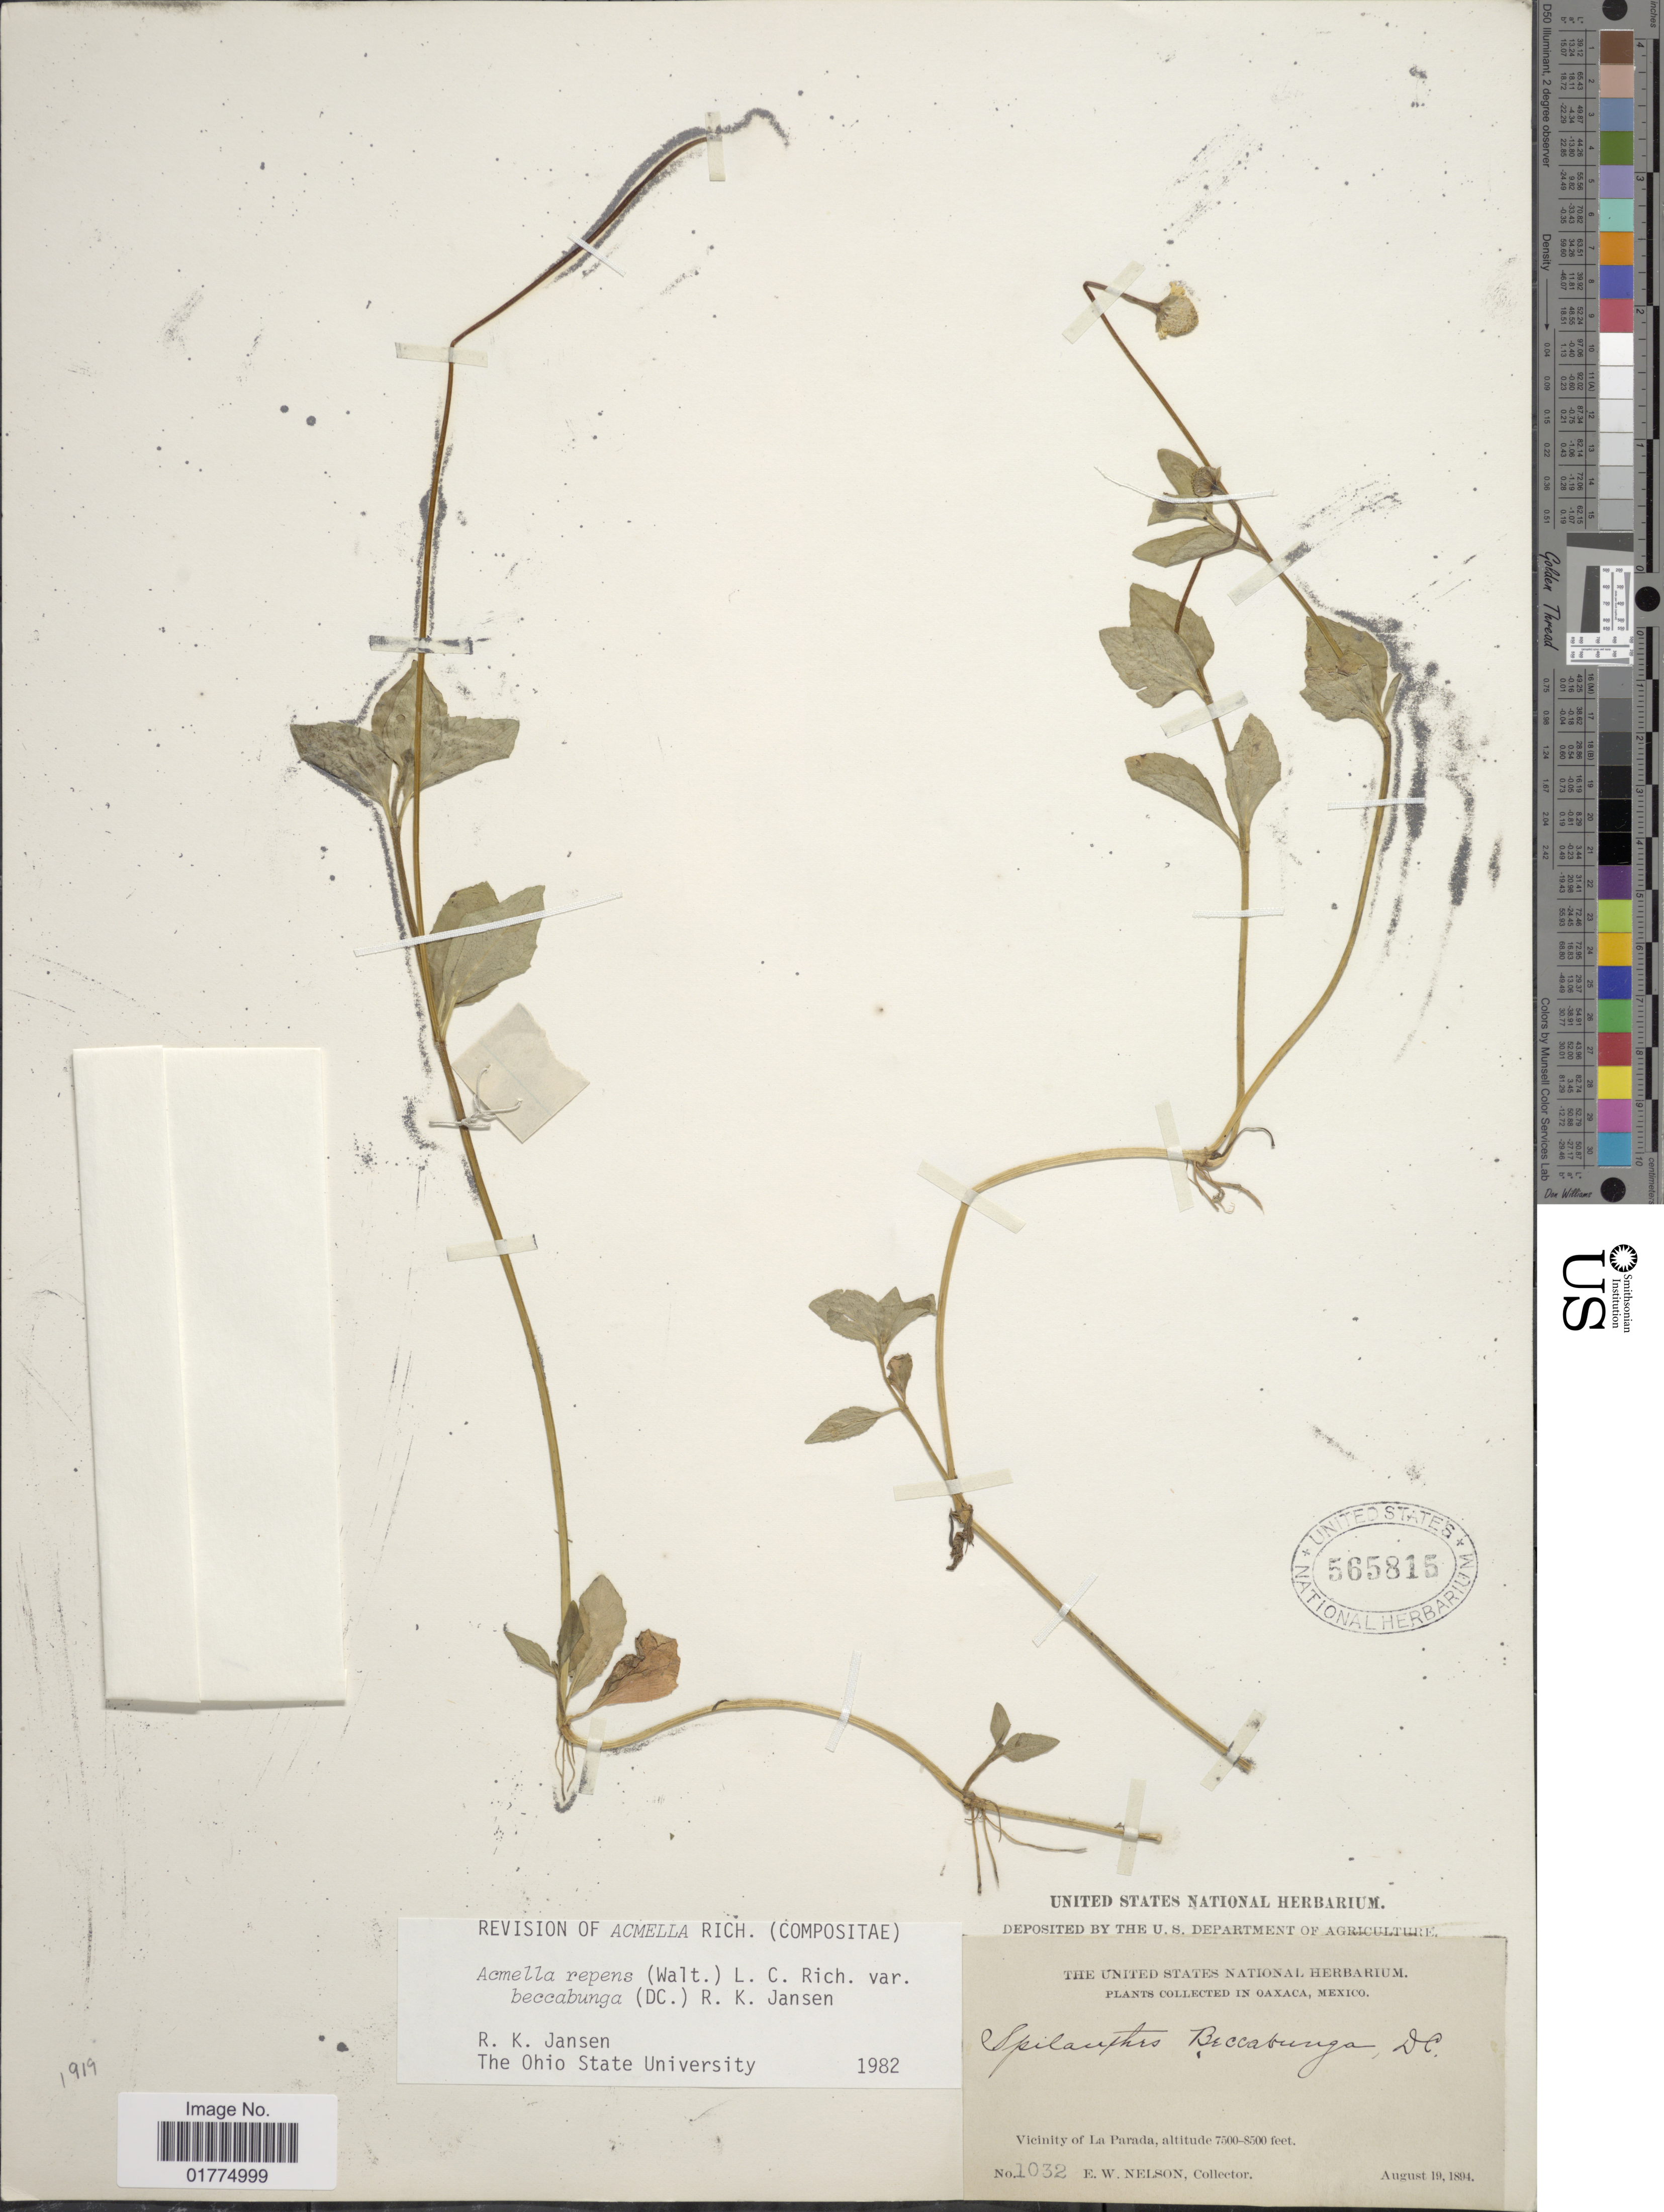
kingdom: Plantae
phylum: Tracheophyta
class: Magnoliopsida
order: Asterales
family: Asteraceae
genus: Acmella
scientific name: Acmella repens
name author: (Walter) Rich.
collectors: E. W. Nelson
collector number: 1032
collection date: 1894-08-19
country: Mexico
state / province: Oaxaca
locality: In Oaxaca, Mexico. Vicinity of La Parada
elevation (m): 2286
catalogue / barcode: US 565815